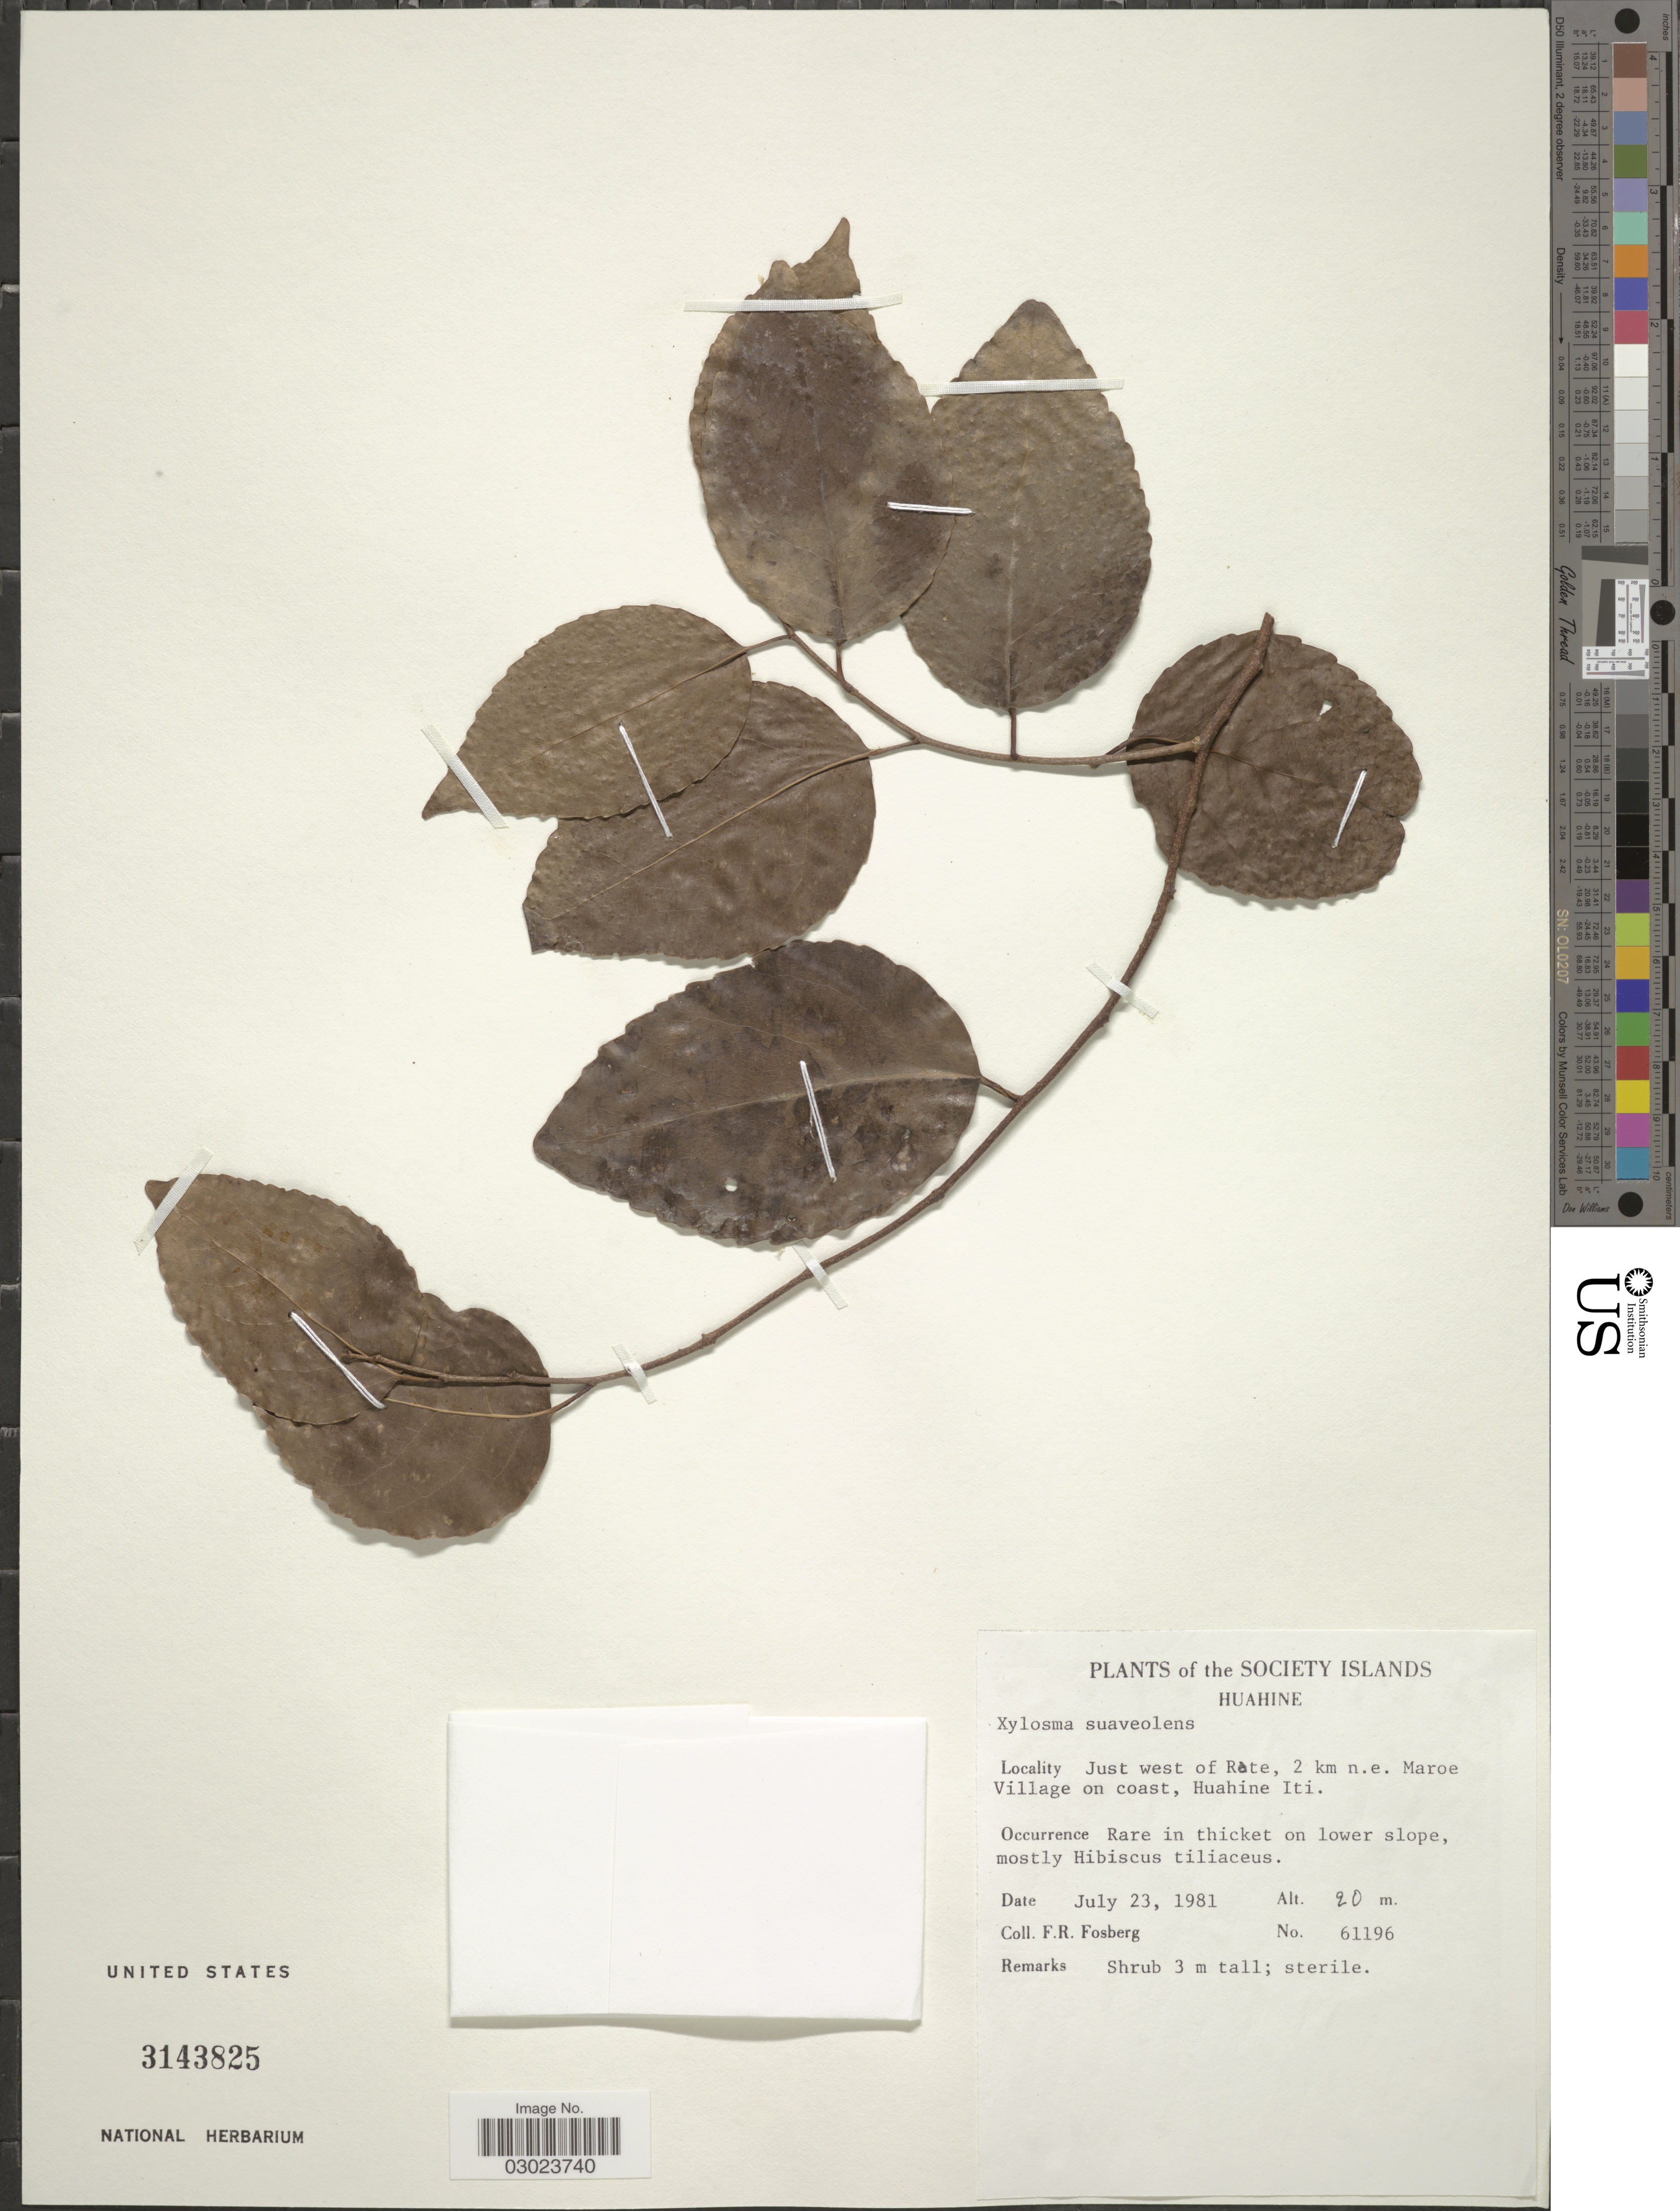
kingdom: Plantae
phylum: Tracheophyta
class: Magnoliopsida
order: Malpighiales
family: Salicaceae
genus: Xylosma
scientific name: Xylosma suaveolens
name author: G. Forst.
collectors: F. R. Fosberg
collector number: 61196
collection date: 1981-07-23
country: French Polynesia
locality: Just west of Rate, 2 km. N.E. Maroe Village on coast, Huahine Iti., The Society Islands.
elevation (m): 20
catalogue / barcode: US 3143825